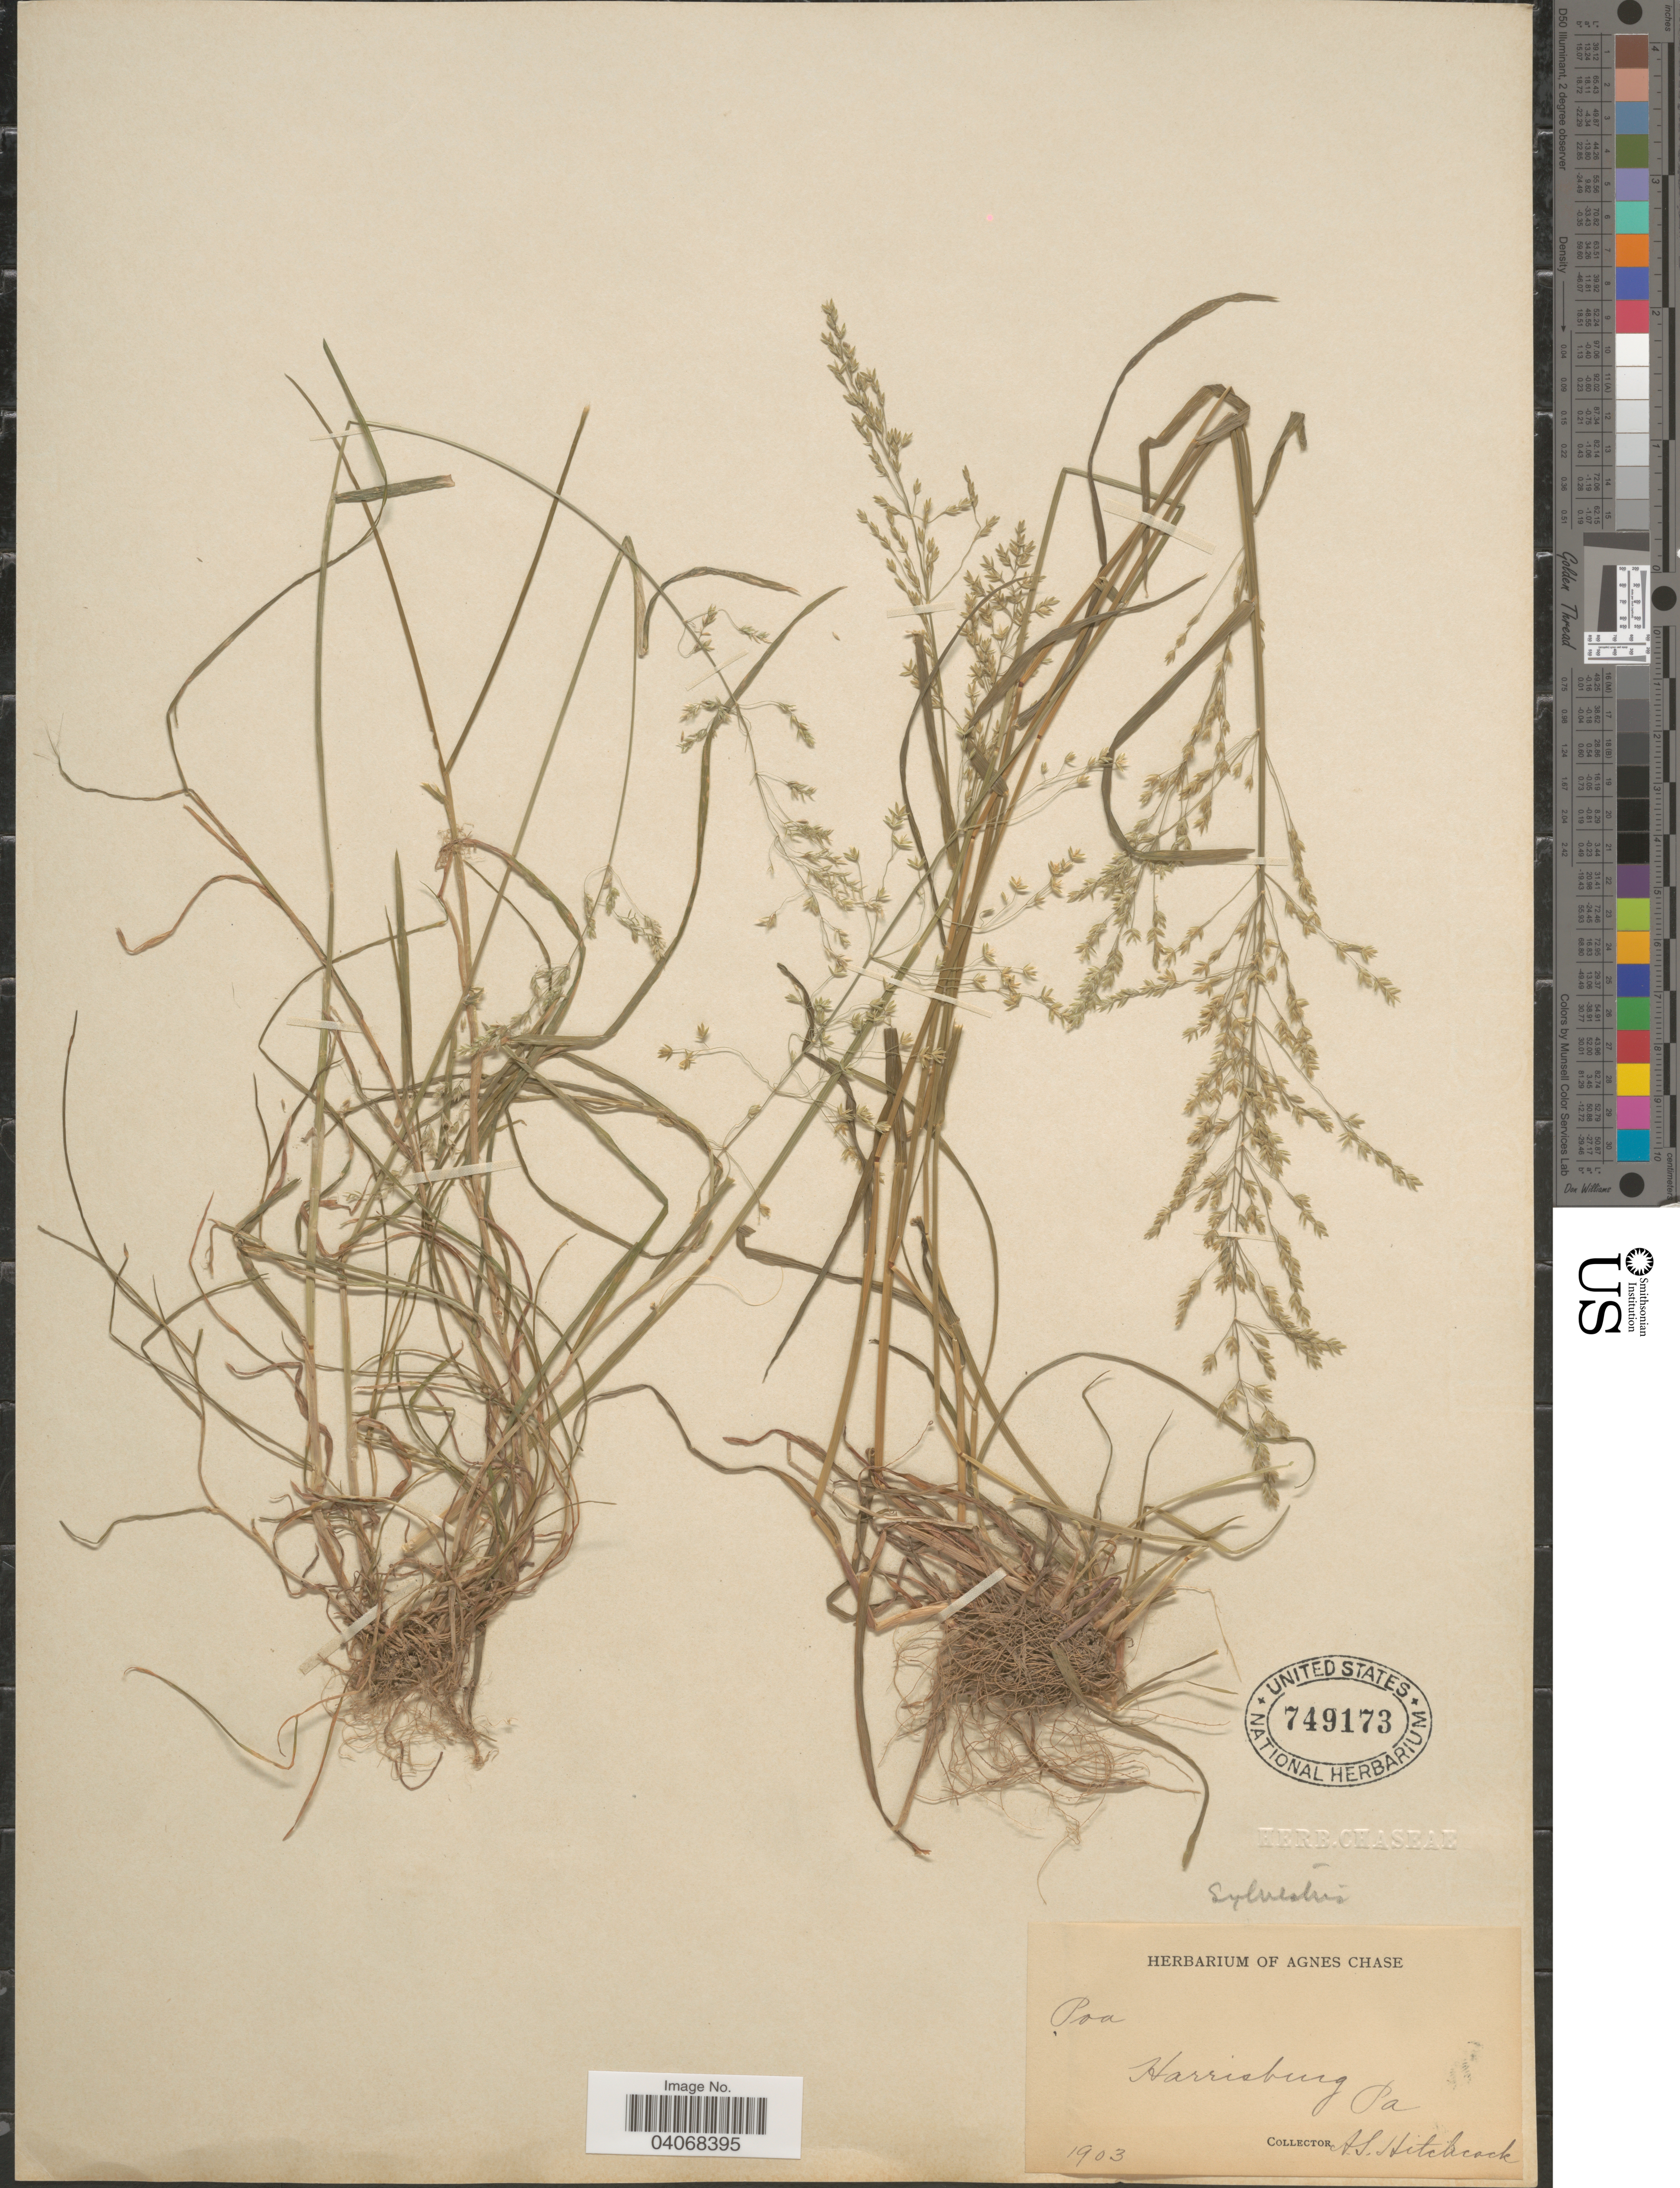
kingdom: Plantae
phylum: Tracheophyta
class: Liliopsida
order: Poales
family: Poaceae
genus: Poa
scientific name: Poa sylvestris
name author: A. Gray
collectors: A. S. Hitchcock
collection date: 1903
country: United States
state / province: Pennsylvania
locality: Harrisburg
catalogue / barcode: US 749173